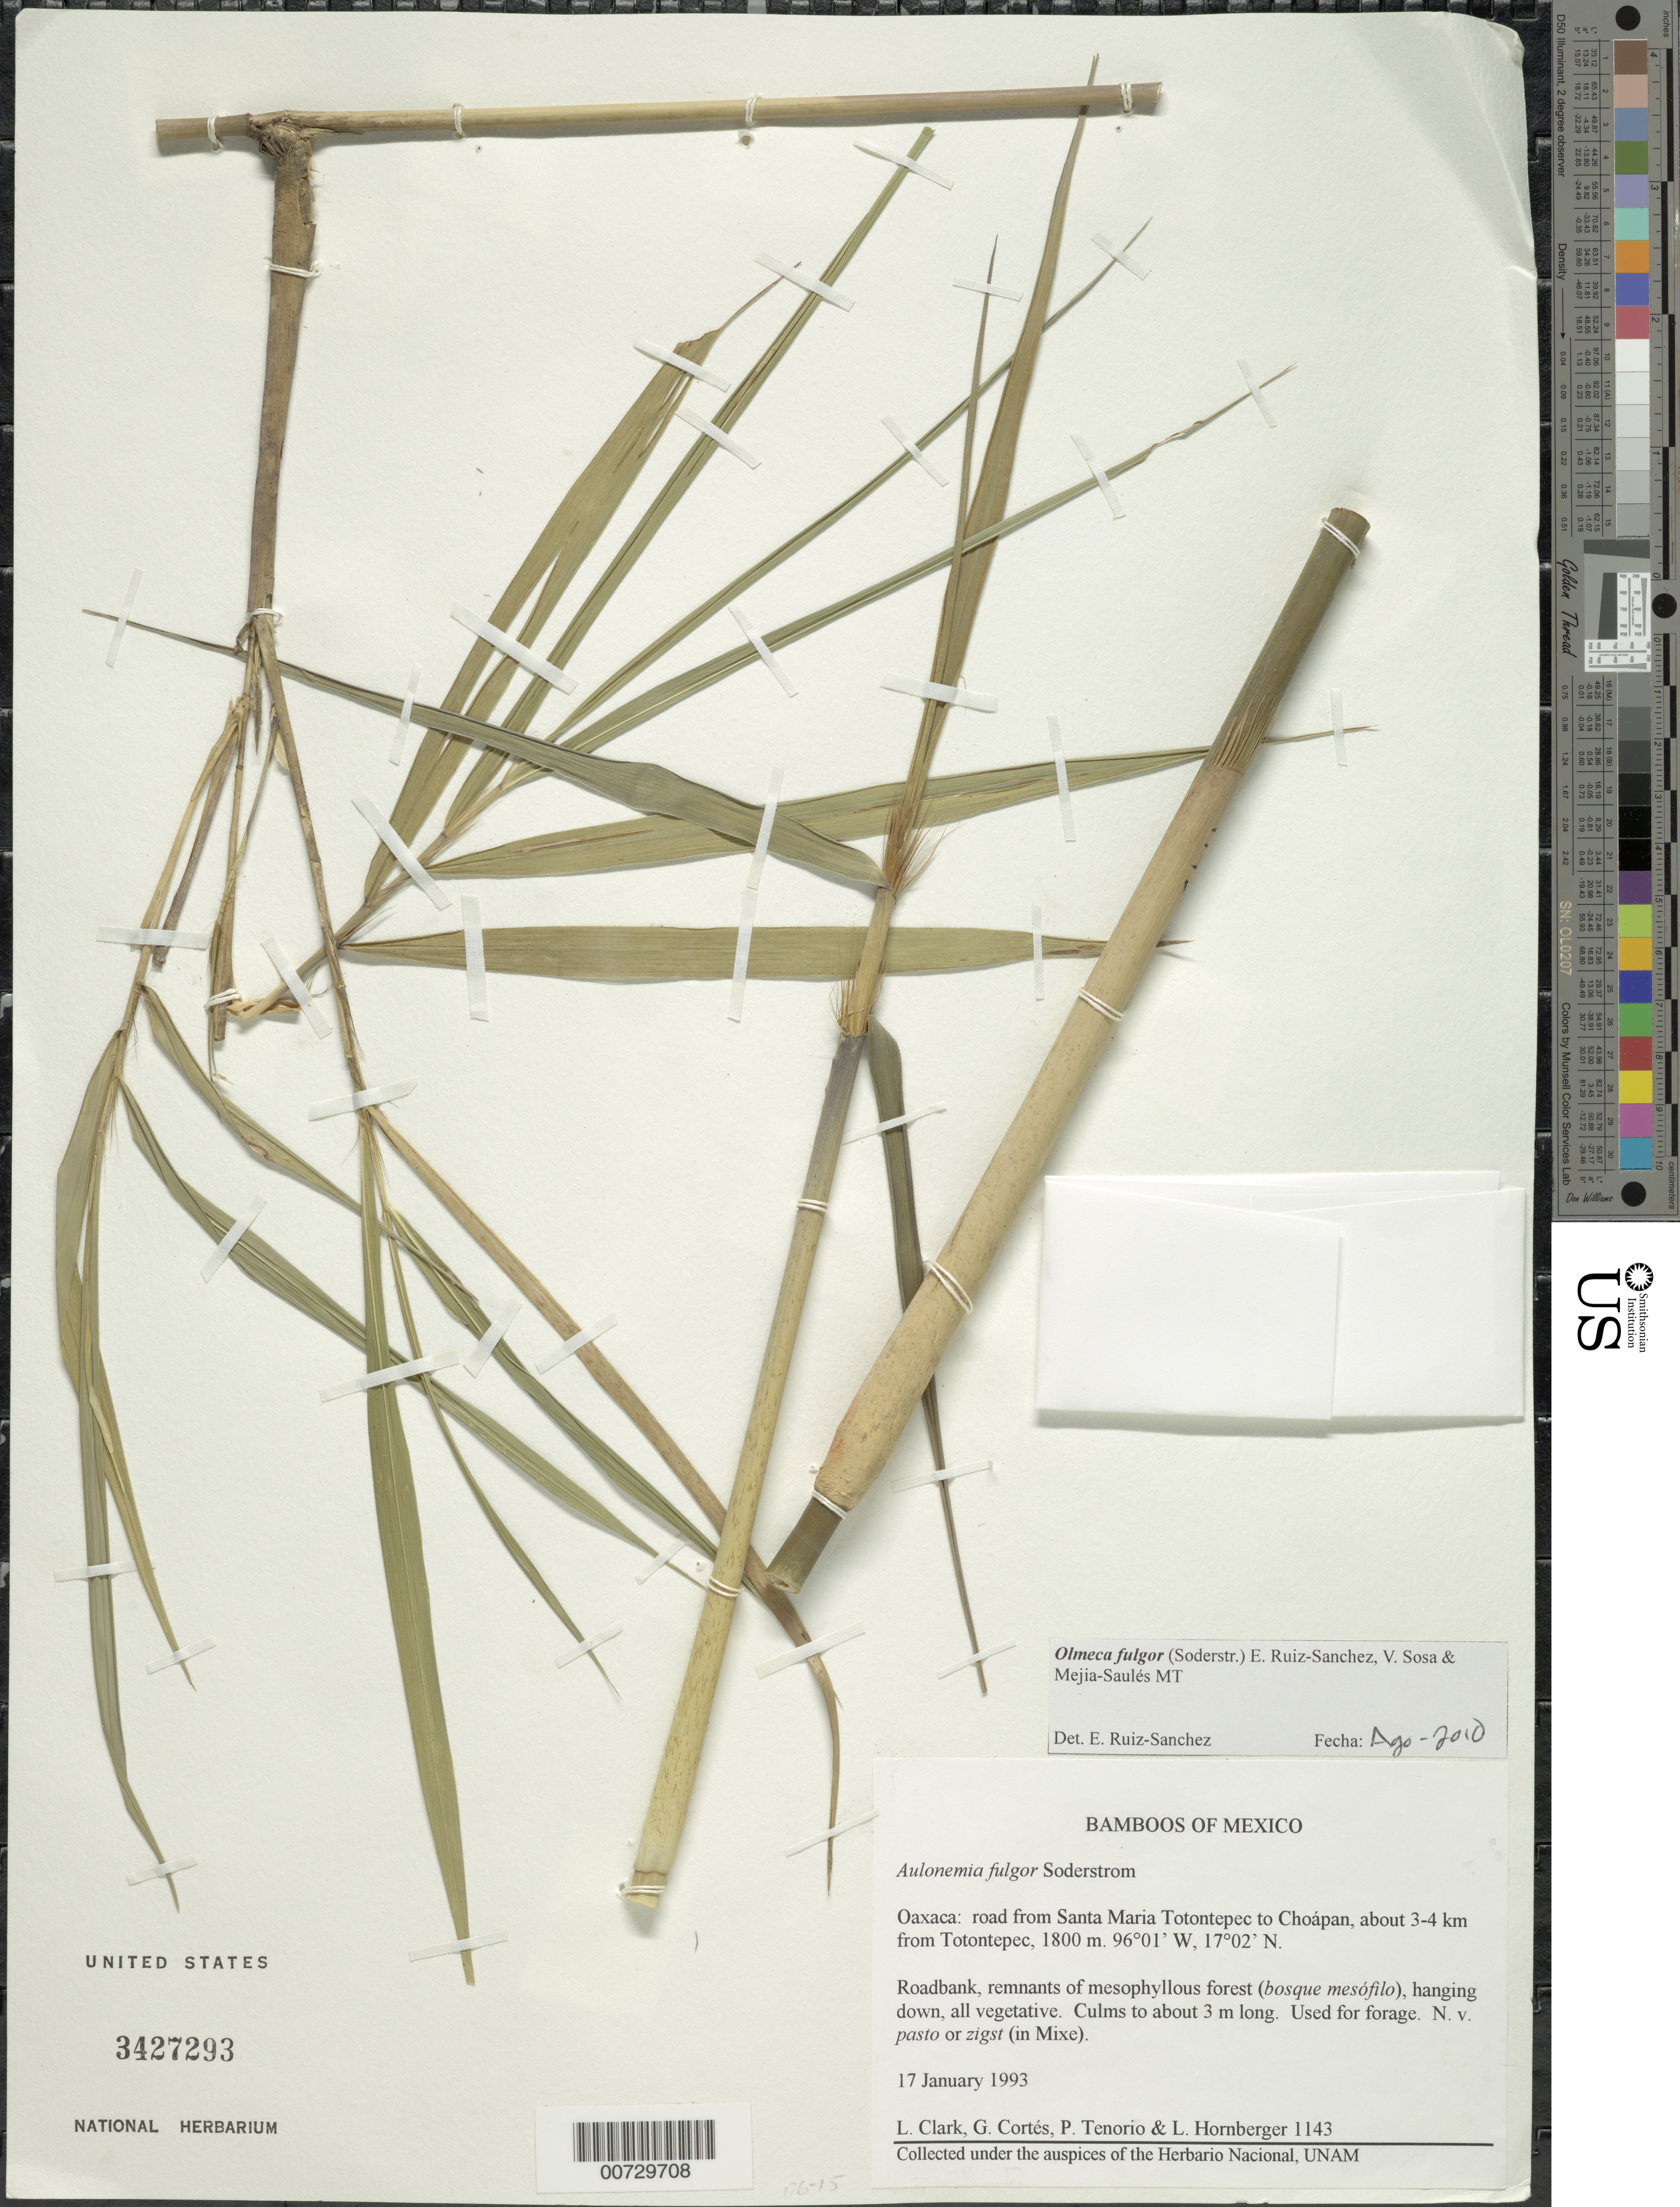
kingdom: Plantae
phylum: Tracheophyta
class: Liliopsida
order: Poales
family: Poaceae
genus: Olmeca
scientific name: Olmeca fulgor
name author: (Soderstr.) Ruíz-Sanchez et al.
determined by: Ruíz-Sanchez, E.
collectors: L. G. Clark, G. Cortés R., P. Tenorio L. & L. Hornberger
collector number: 1143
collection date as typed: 17 Jan 1993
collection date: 1993-01-17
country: Mexico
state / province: Oaxaca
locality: Villa Alta, road from San Andres Yaa to Yalalag to Santa Maria Totontepec.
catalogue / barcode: US 3427293